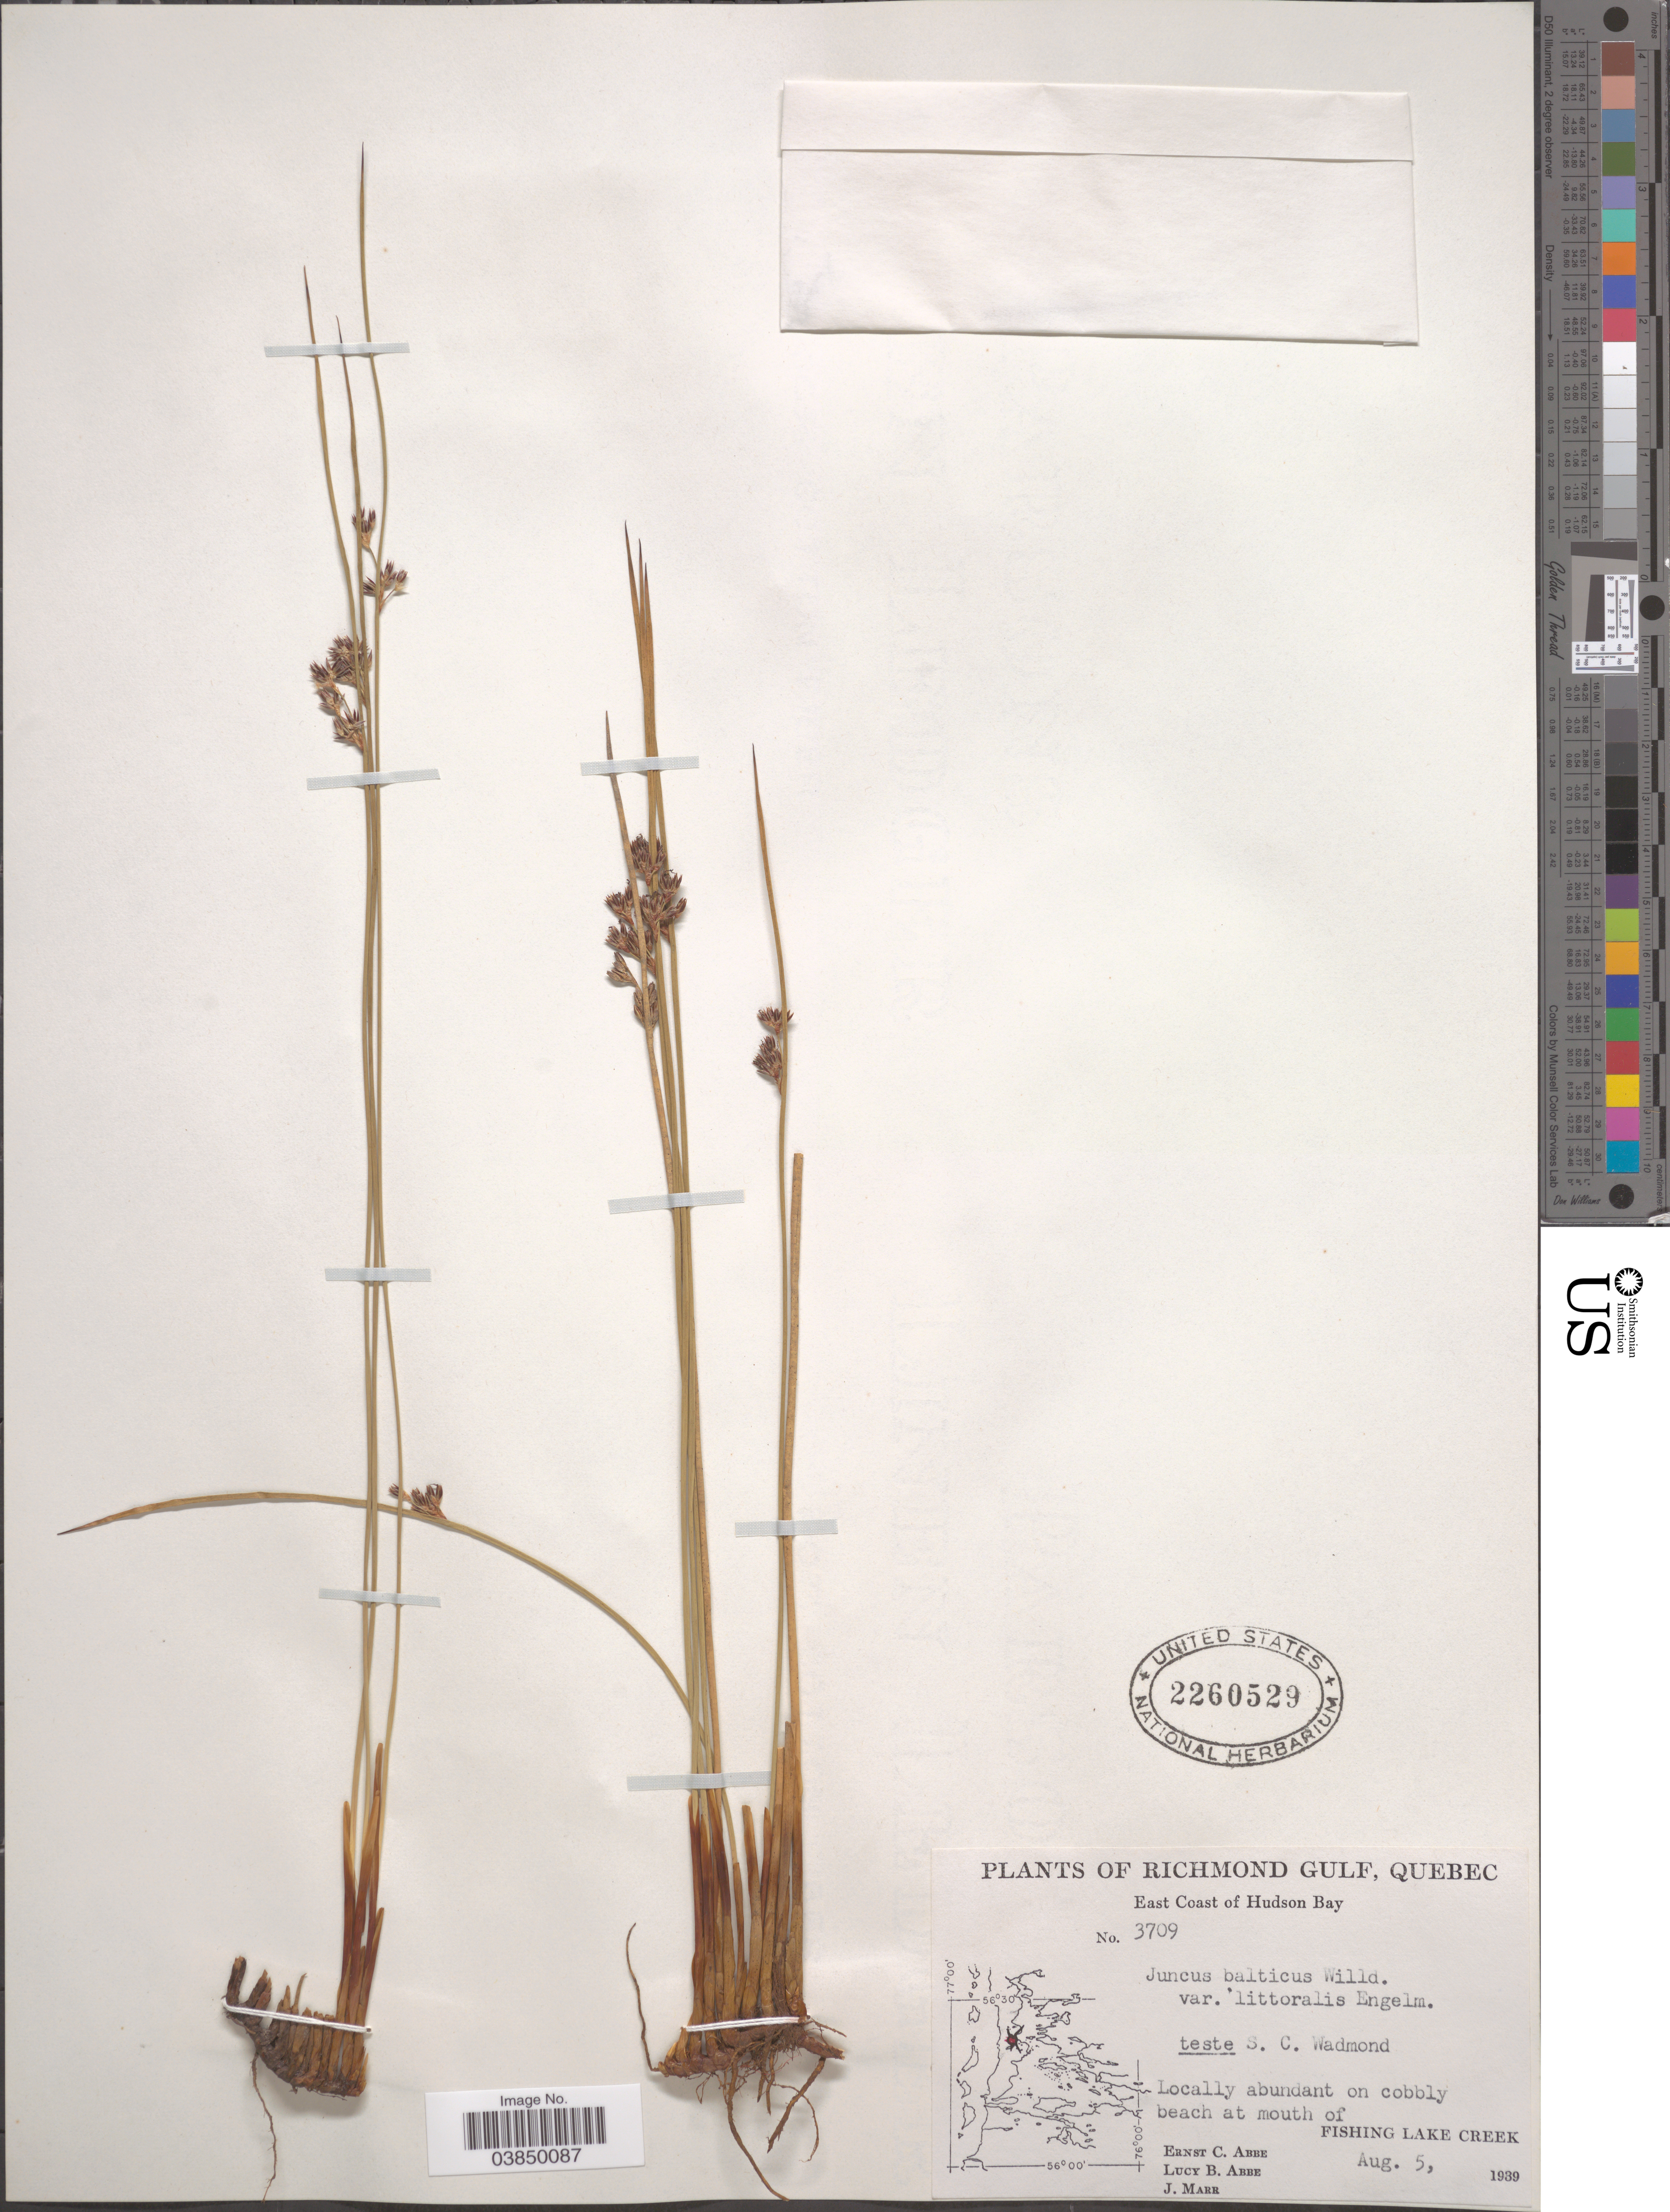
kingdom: Plantae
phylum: Tracheophyta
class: Liliopsida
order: Poales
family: Juncaceae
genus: Juncus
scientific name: Juncus balticus var. littoralis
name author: Engelm.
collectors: E. C. Abbe, L. B. Abbe & J. Marr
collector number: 3709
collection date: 1939-08-05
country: Canada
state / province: Quebec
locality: Richmond Gulf. East Coast of Hudson Bay. On cobbly beach at mouth of Fishing Lake Creek.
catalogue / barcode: US 2260529